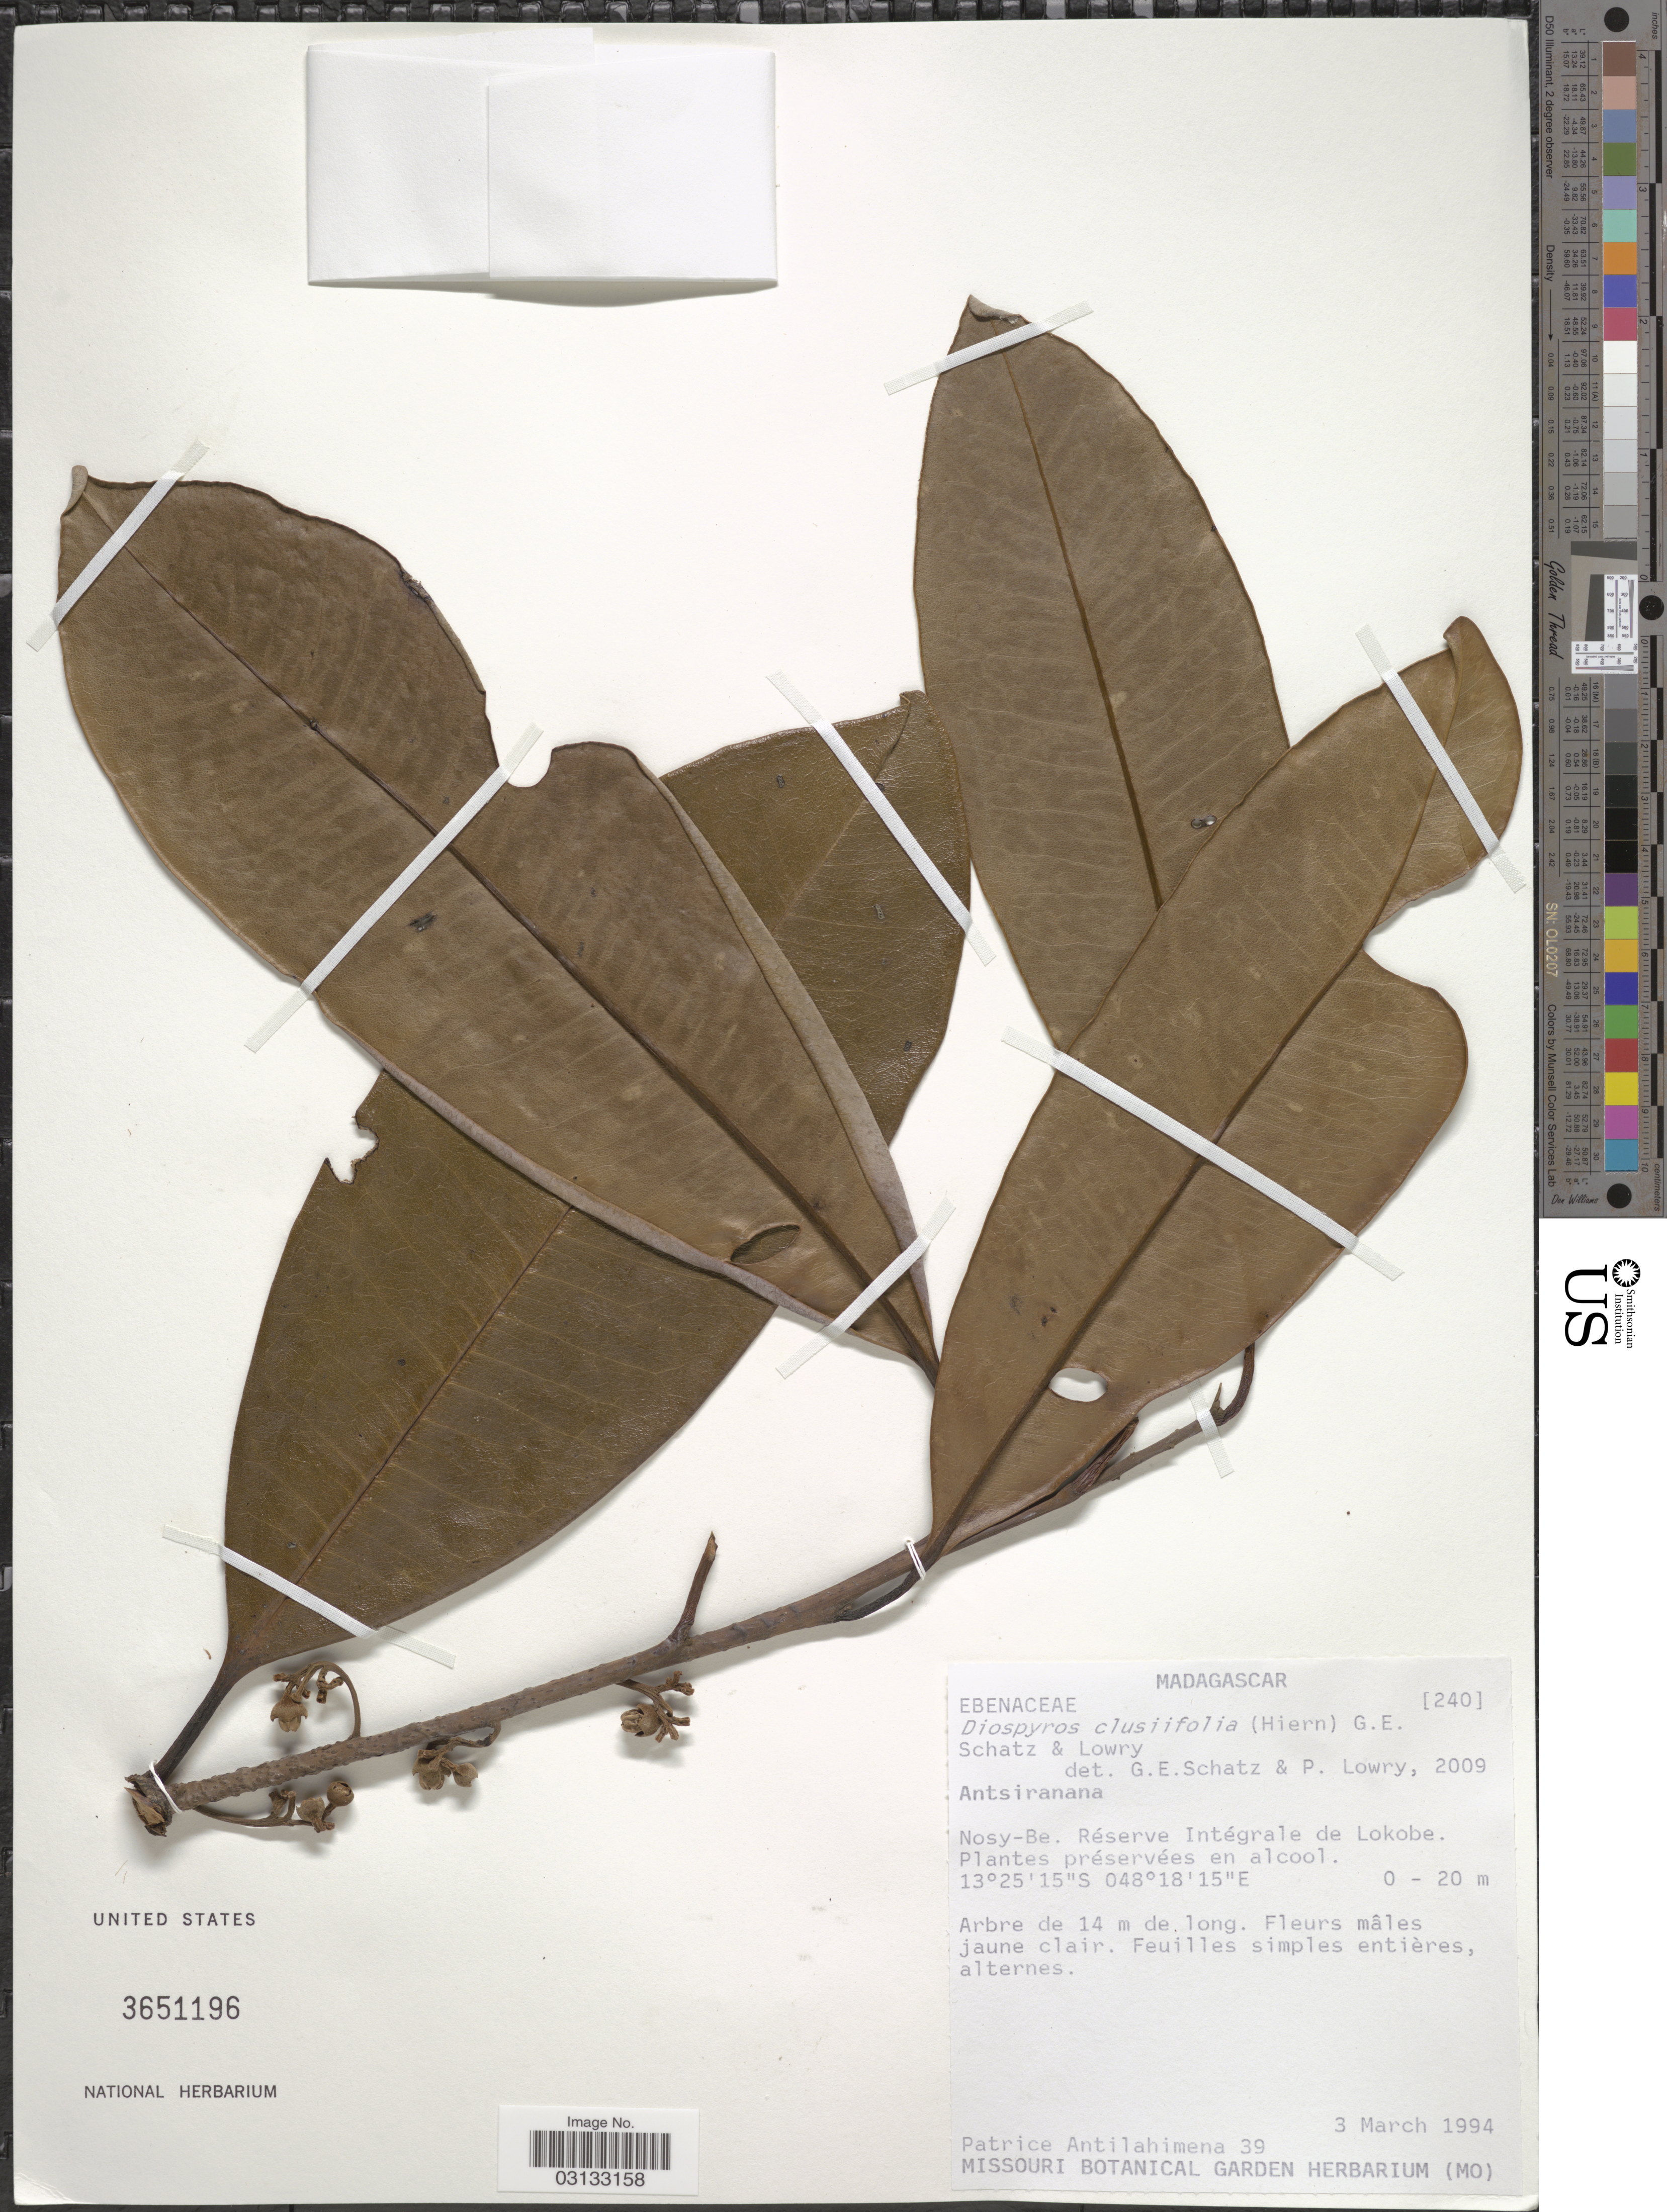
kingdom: Plantae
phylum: Tracheophyta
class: Magnoliopsida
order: Ericales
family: Ebenaceae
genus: Diospyros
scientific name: Diospyros clusiifolia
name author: G.E. Schatz & Lowry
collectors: P. Antilahimena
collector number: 39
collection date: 1994-03-03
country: Madagascar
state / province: Diana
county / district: Nosy Be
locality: Nosy-Be, Réserve Intégrale de Lokobe.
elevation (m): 0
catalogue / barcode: US 3651196